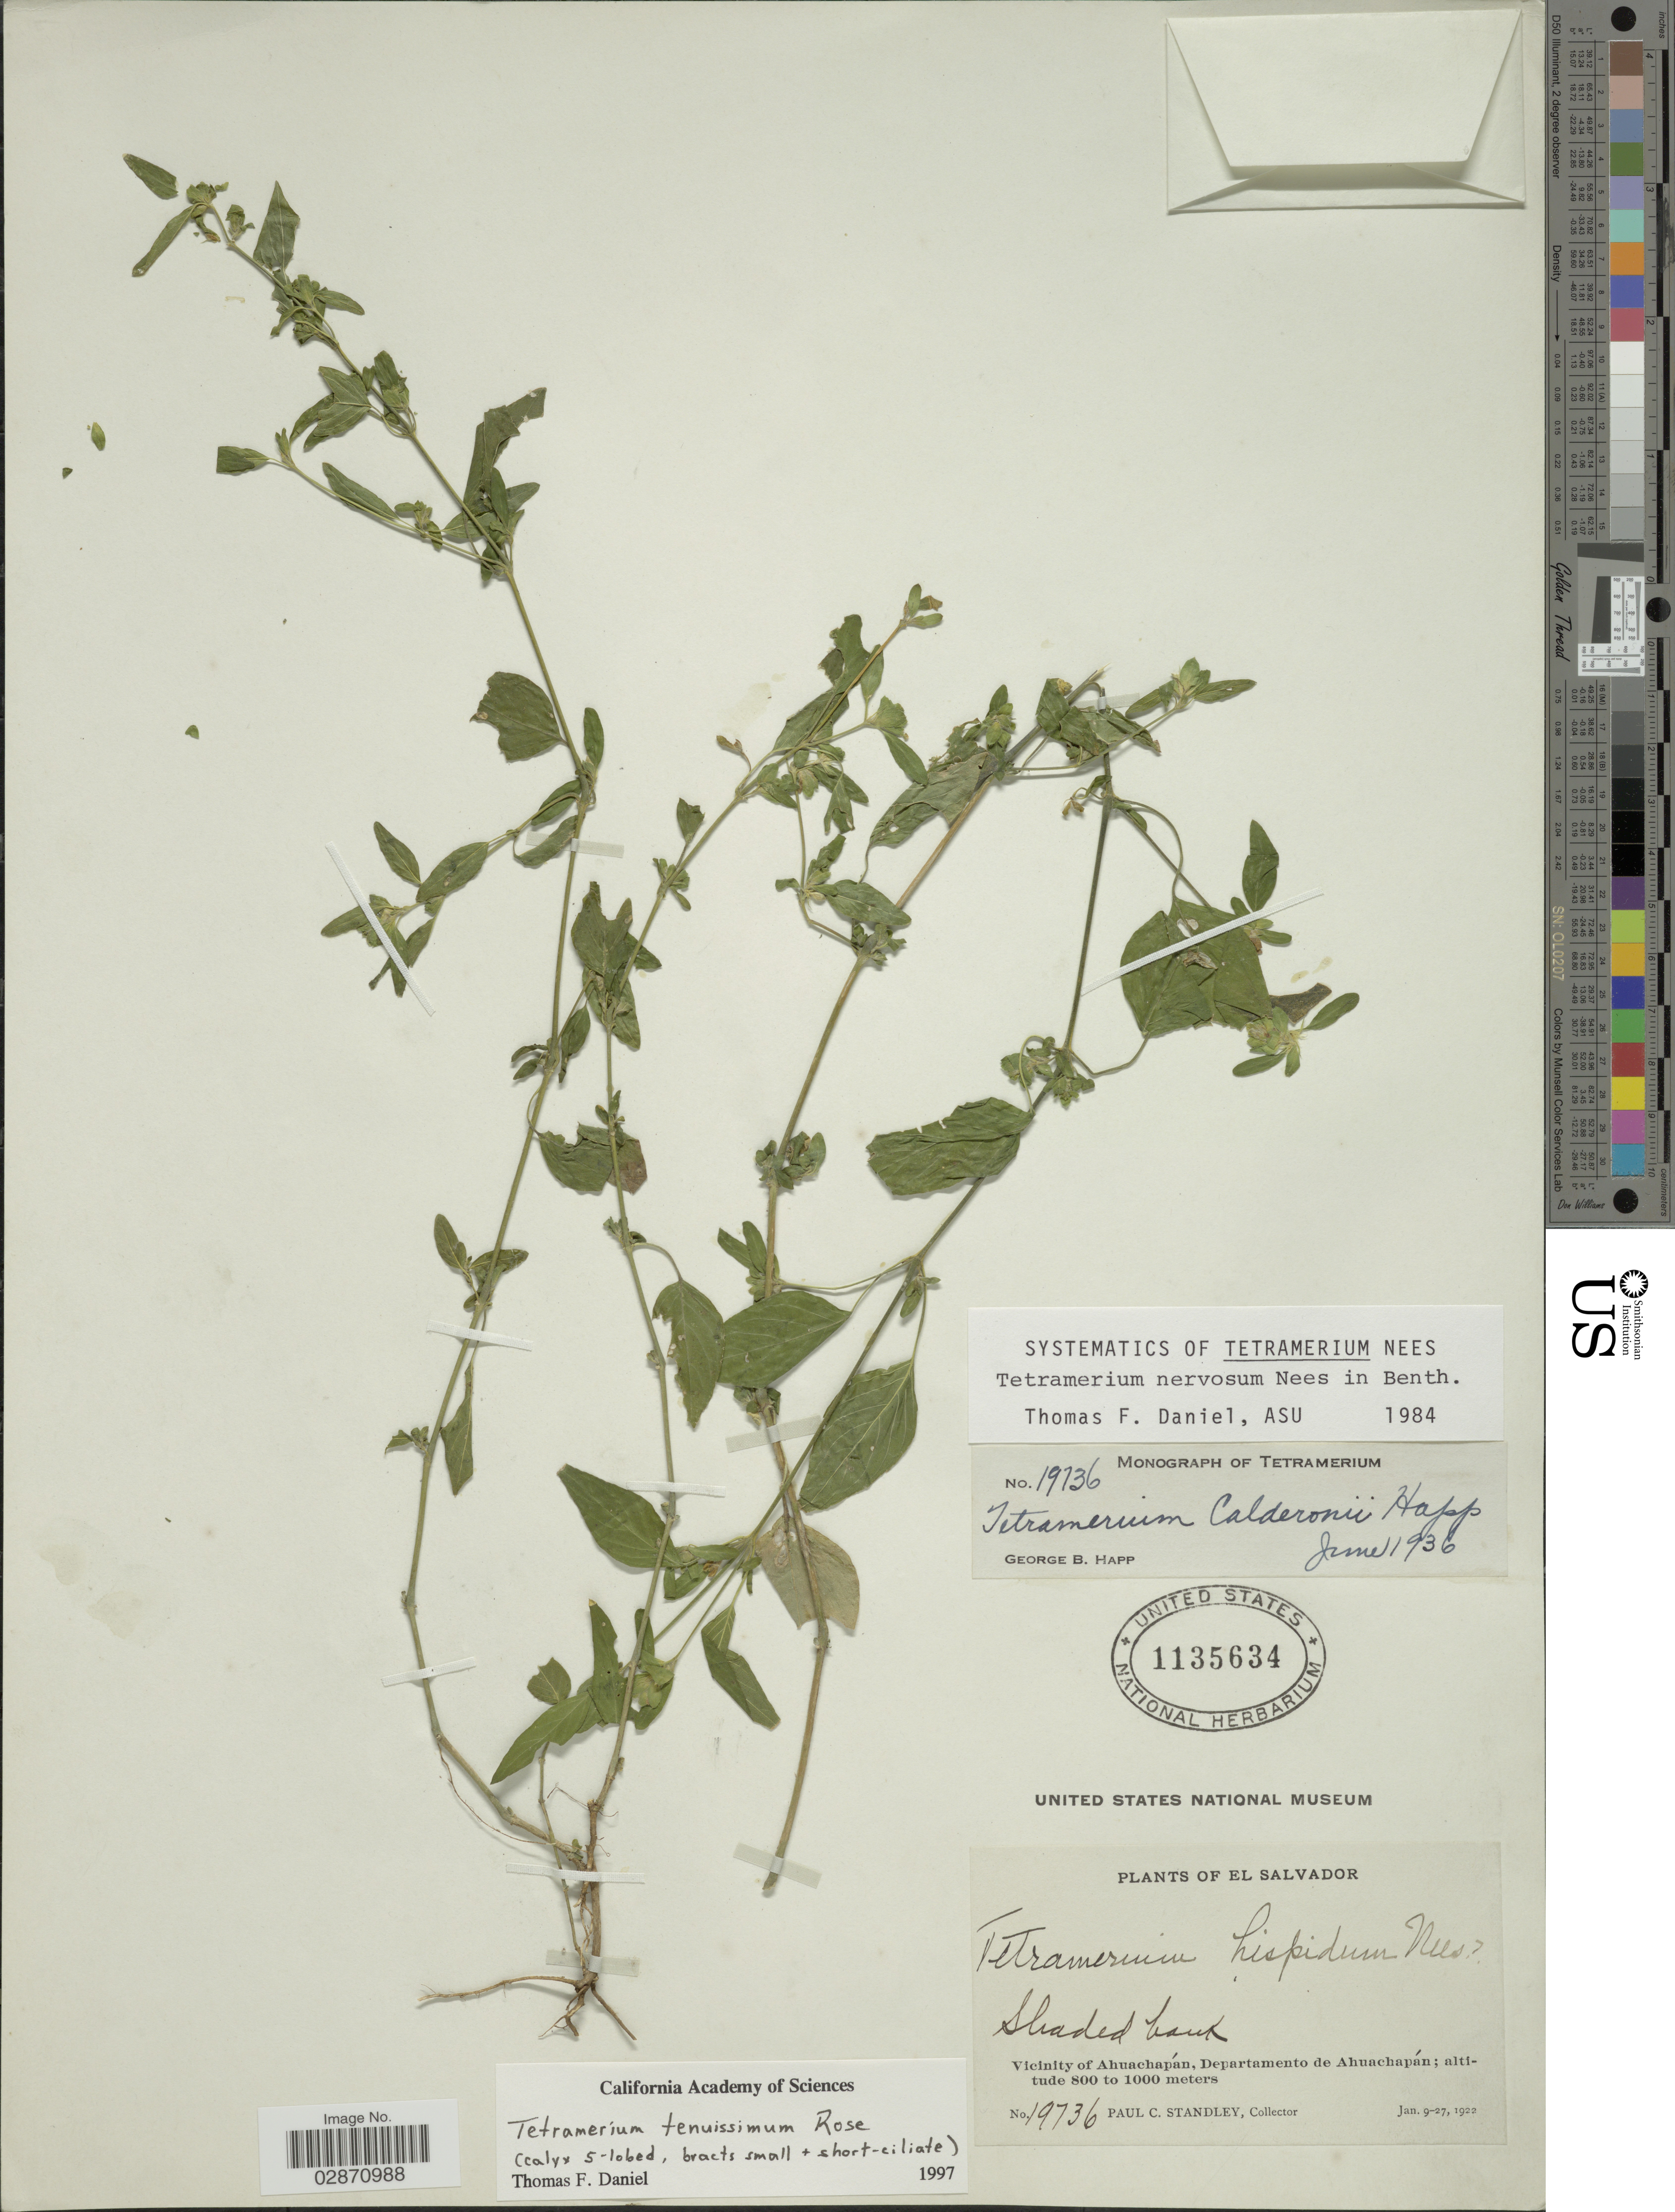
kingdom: Plantae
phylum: Tracheophyta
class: Magnoliopsida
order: Lamiales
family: Acanthaceae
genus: Tetramerium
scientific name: Tetramerium tenuissimum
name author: Rose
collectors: P. C. Standley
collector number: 19736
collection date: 1922-01-09/1922-01-27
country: El Salvador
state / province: Ahuachapan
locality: Vicinity of Ahuachapán, Departamento de Ahuachapán.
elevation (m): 800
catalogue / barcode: US 1135634